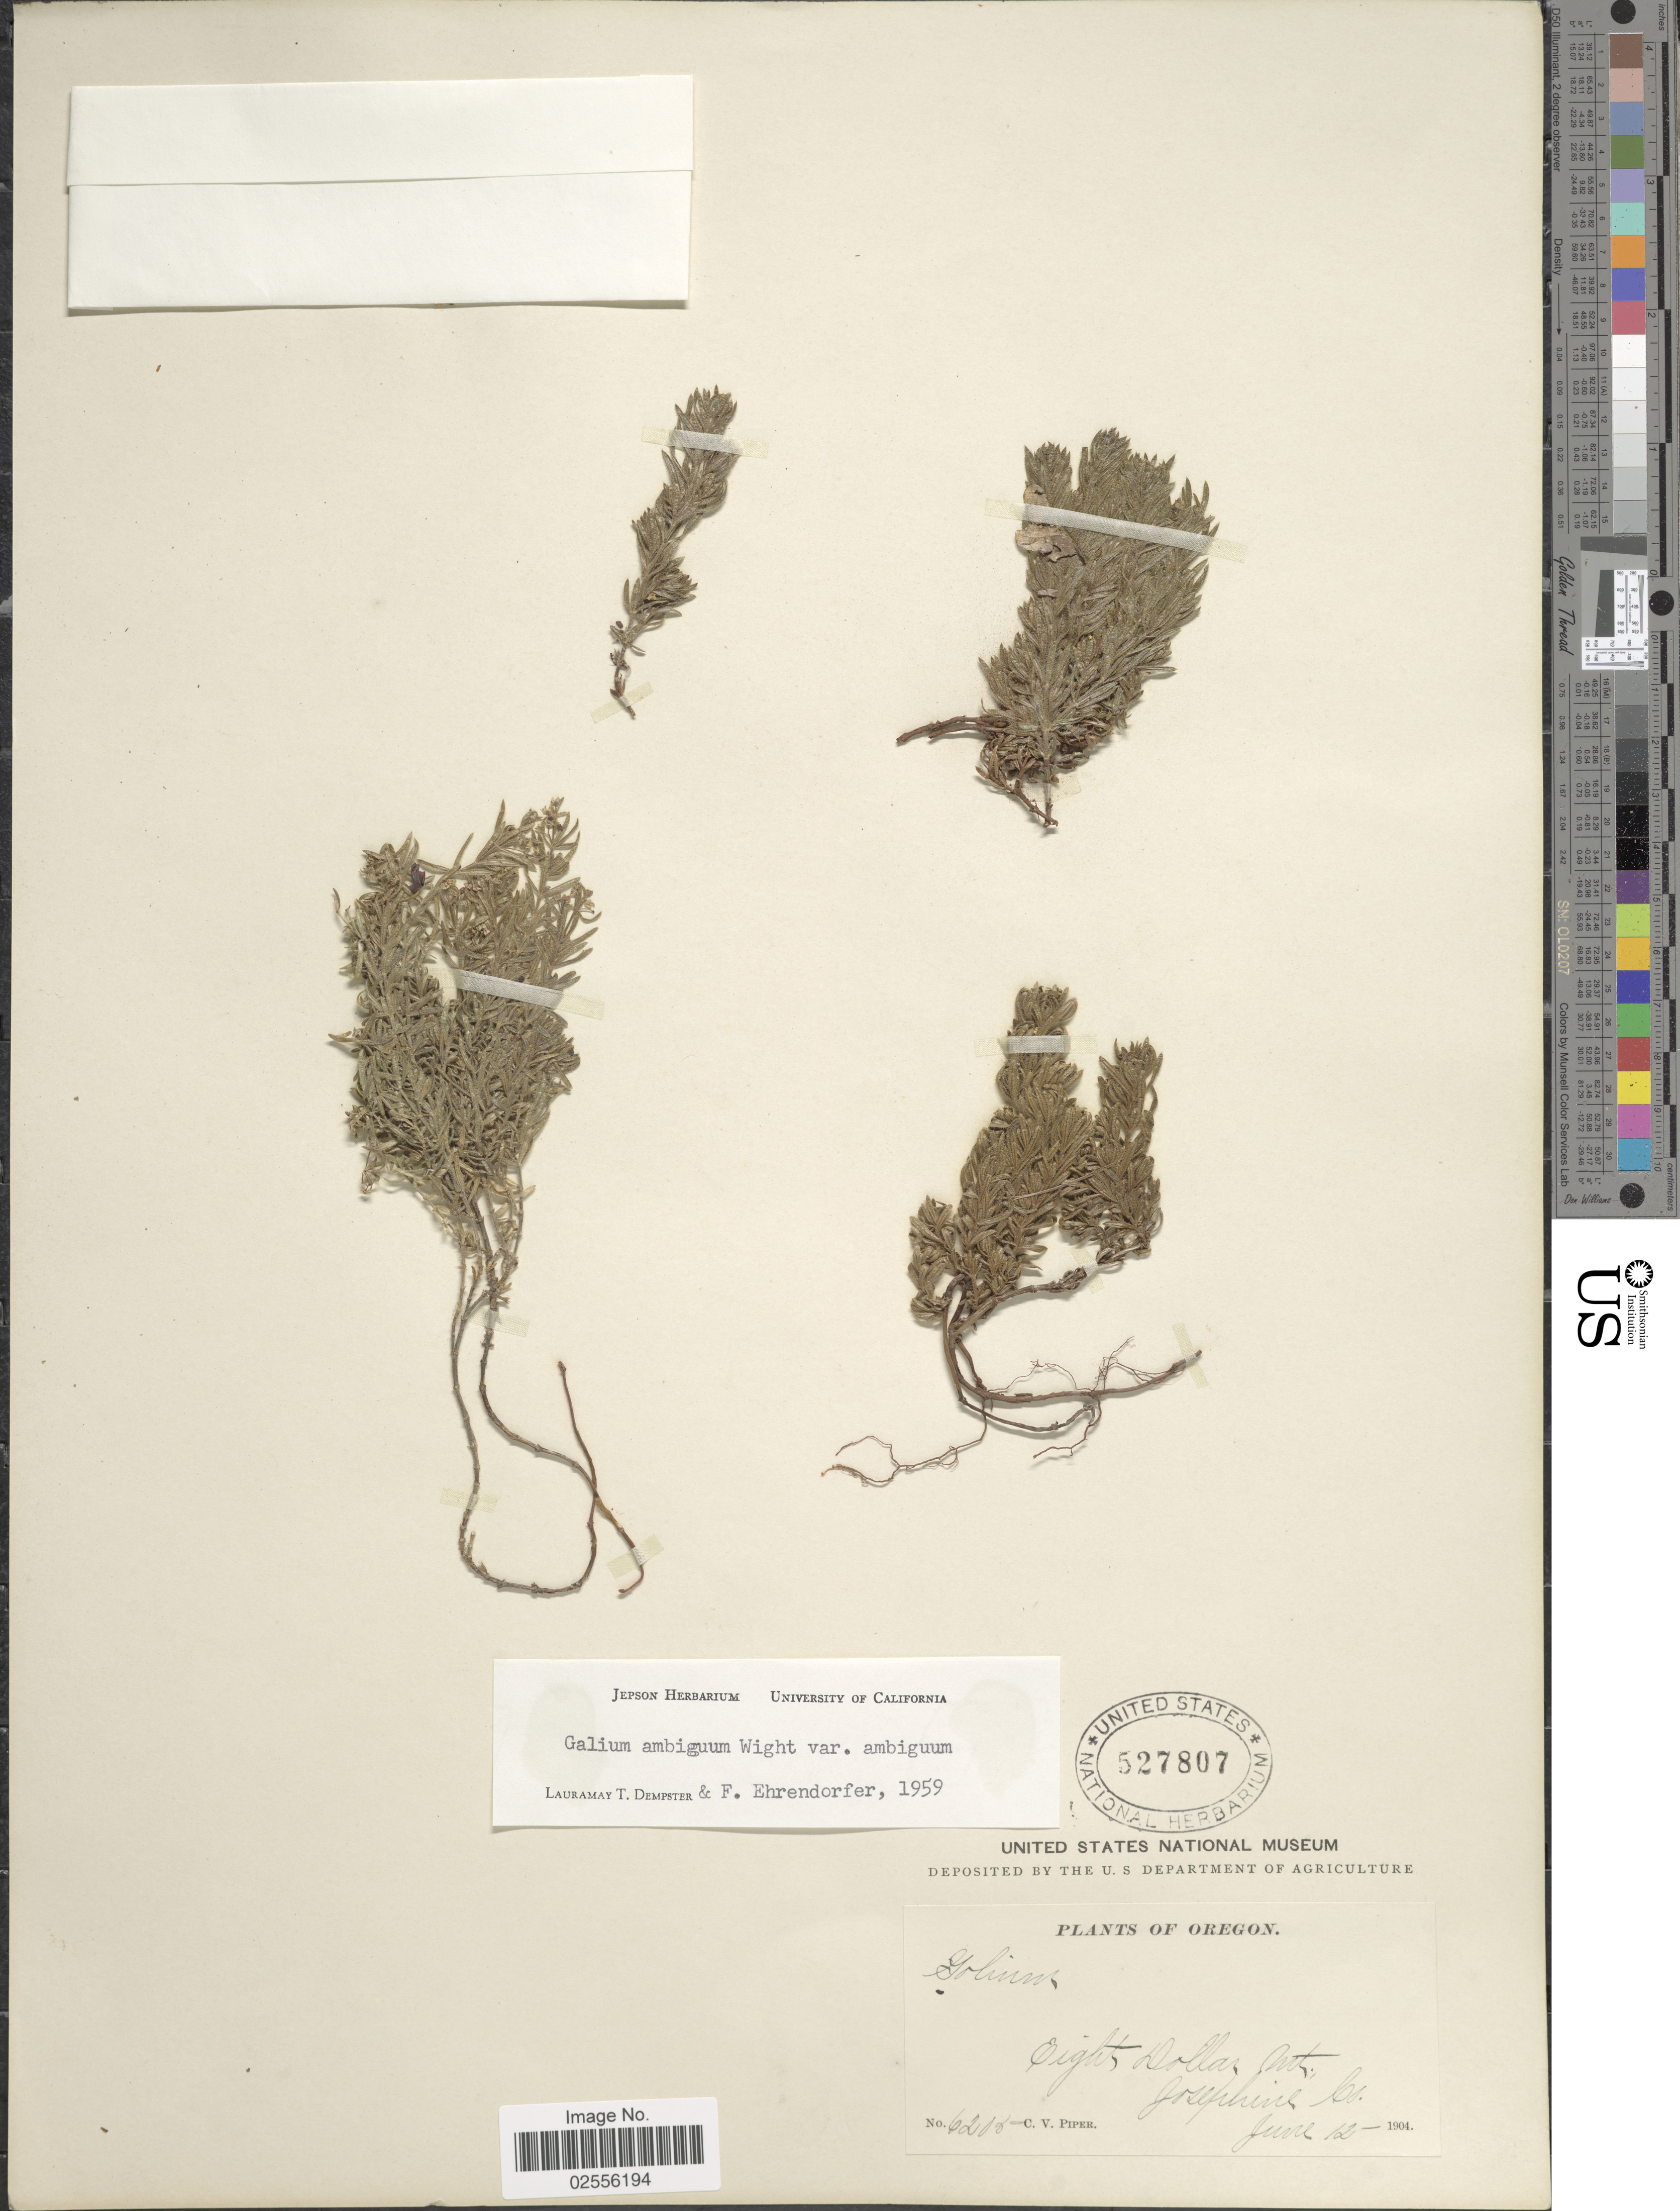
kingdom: Plantae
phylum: Tracheophyta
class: Magnoliopsida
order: Gentianales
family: Rubiaceae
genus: Galium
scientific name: Galium ambiguum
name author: W. Wight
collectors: C. V. Piper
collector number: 6205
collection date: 1904-06-12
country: United States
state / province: Oregon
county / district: Josephine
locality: Eight Dollar Mt., Josephine Co.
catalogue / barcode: US 527807